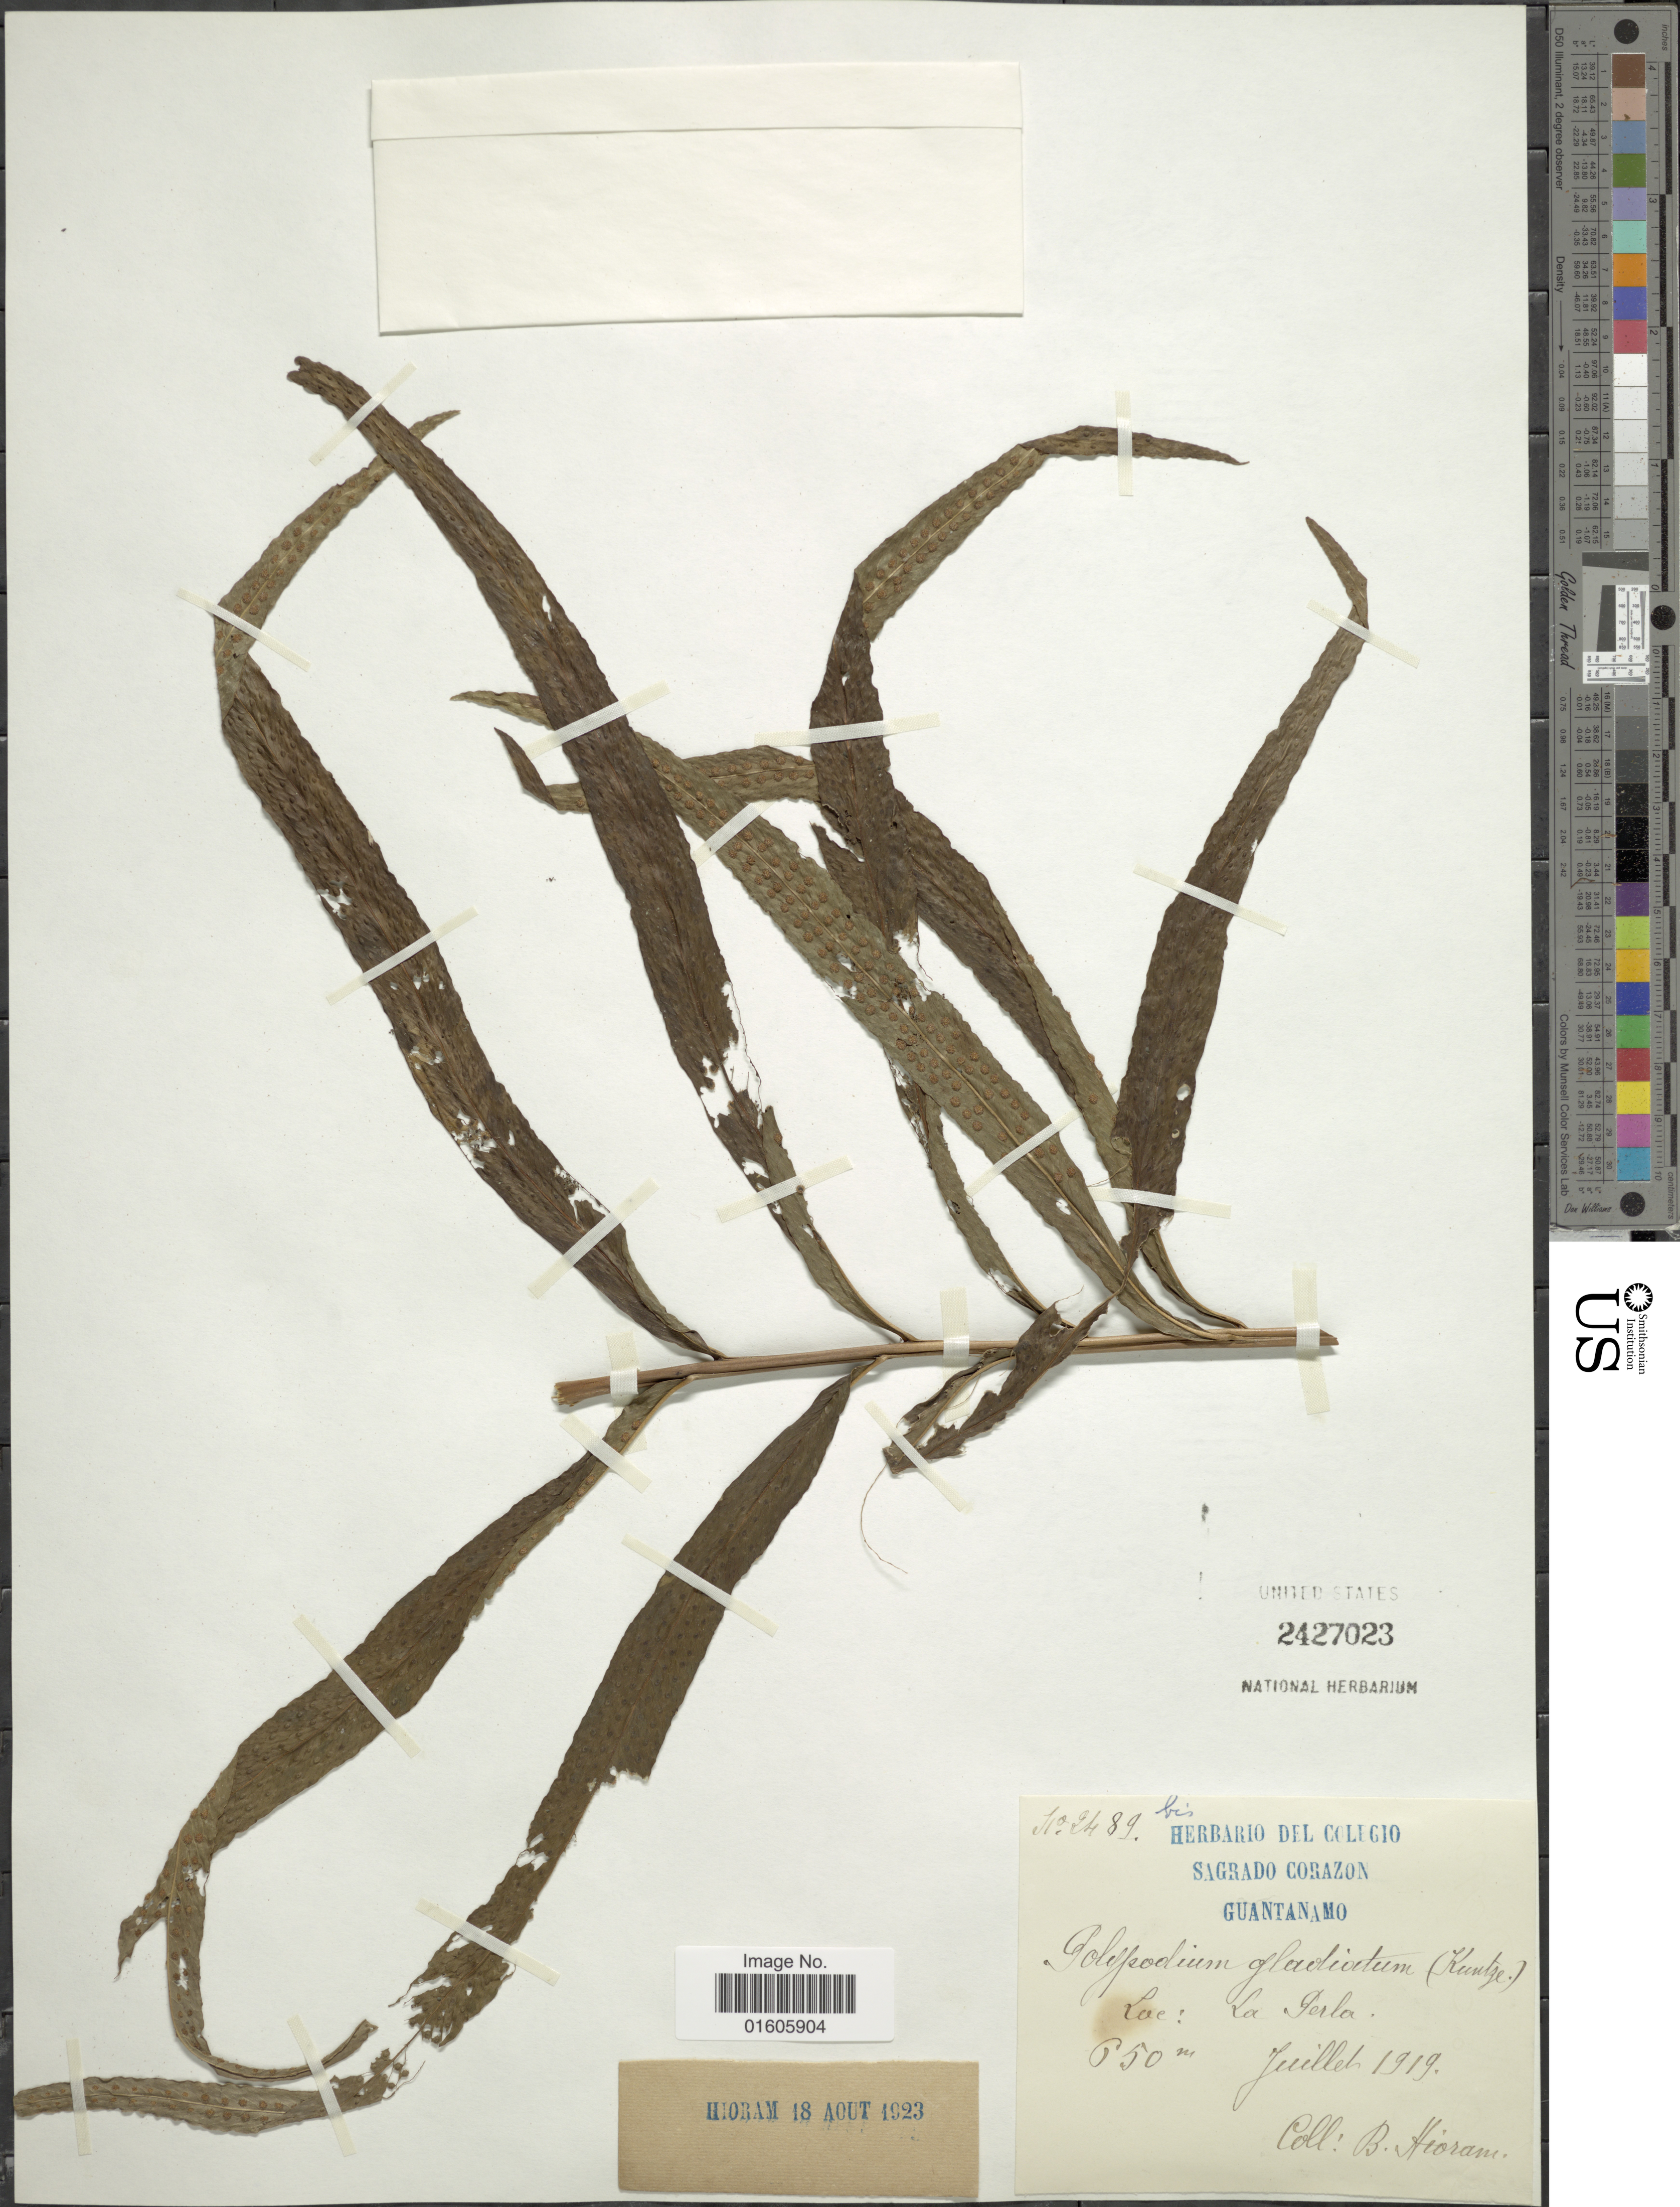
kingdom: Plantae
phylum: Tracheophyta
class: Polypodiopsida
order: Polypodiales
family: Polypodiaceae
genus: Serpocaulon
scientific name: Serpocaulon triseriale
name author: (Sw.) A.R. Sm.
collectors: Bro. Hioram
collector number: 2489bis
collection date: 1919-07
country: Cuba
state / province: Guantánamo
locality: La Perla.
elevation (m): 850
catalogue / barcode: US 2427023